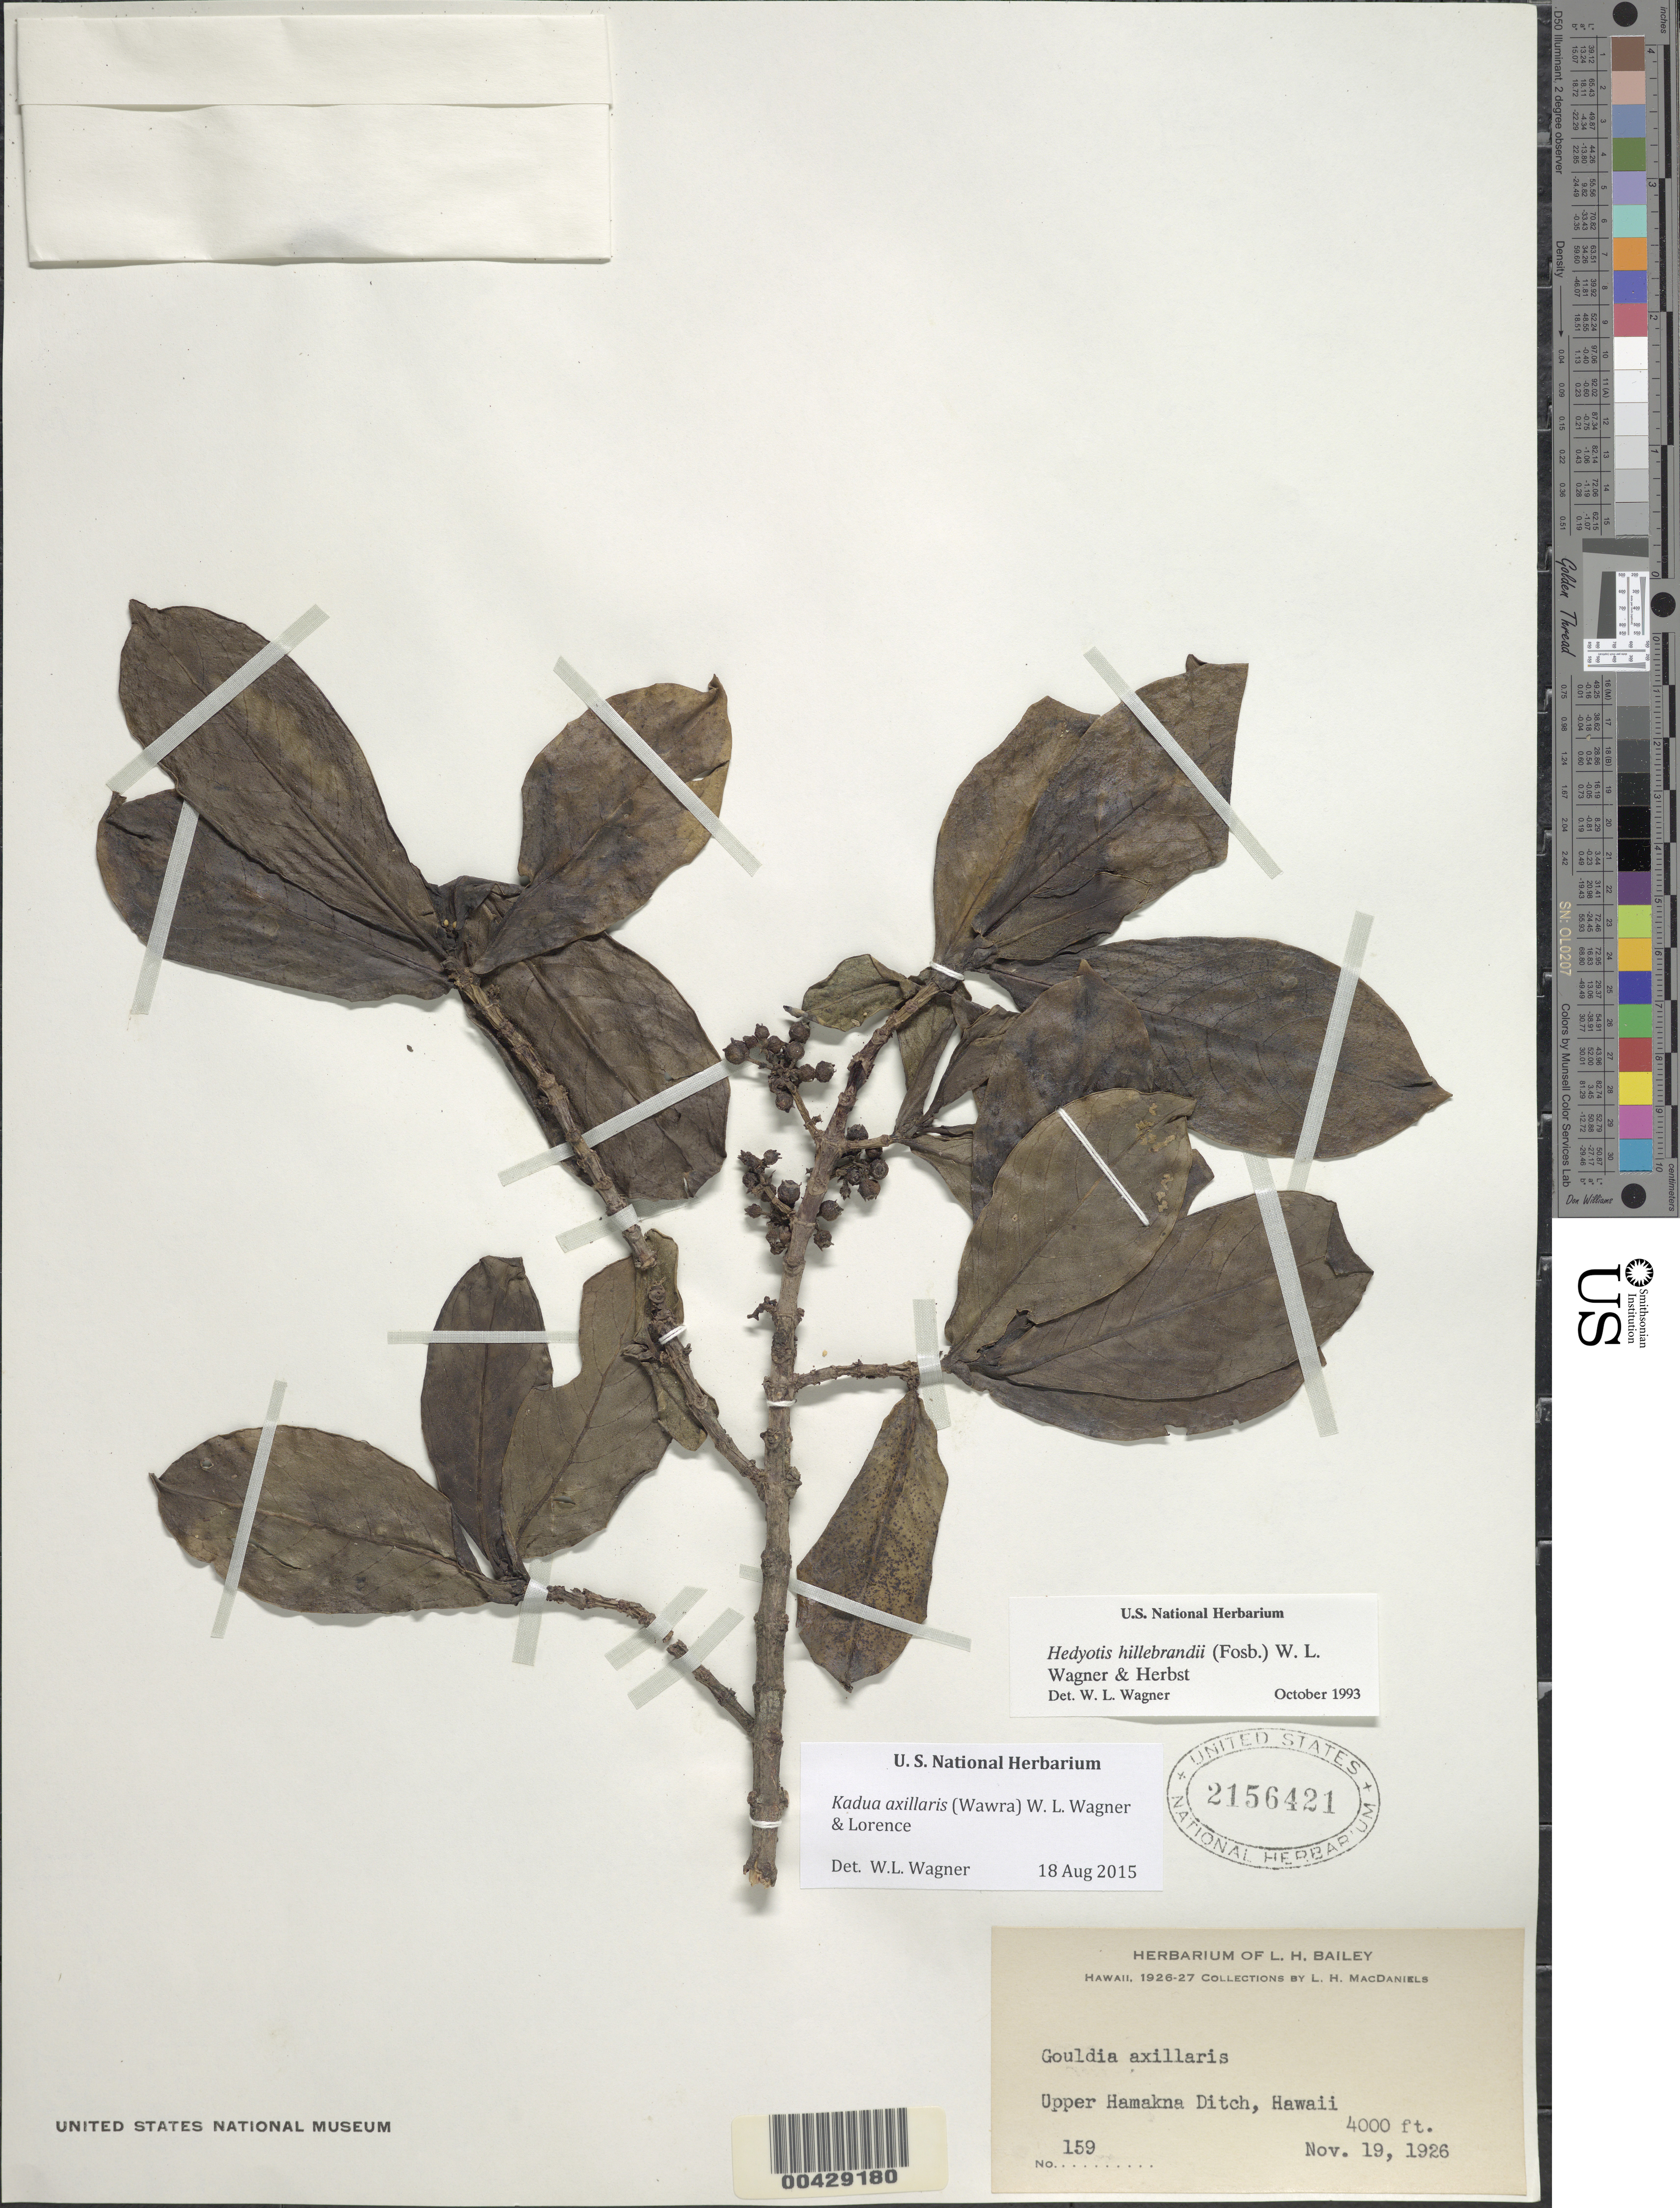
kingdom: Plantae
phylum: Tracheophyta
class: Magnoliopsida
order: Gentianales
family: Rubiaceae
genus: Kadua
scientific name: Kadua axillaris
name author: (Wawra) W.L. Wagner & Lorence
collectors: L. MacDaniels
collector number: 159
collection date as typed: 19 Nov 1926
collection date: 1926-11-19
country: United States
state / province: Hawaii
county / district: Hawaii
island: Hawaii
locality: Upper Hamakna Ditch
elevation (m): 1219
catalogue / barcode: US 2156421